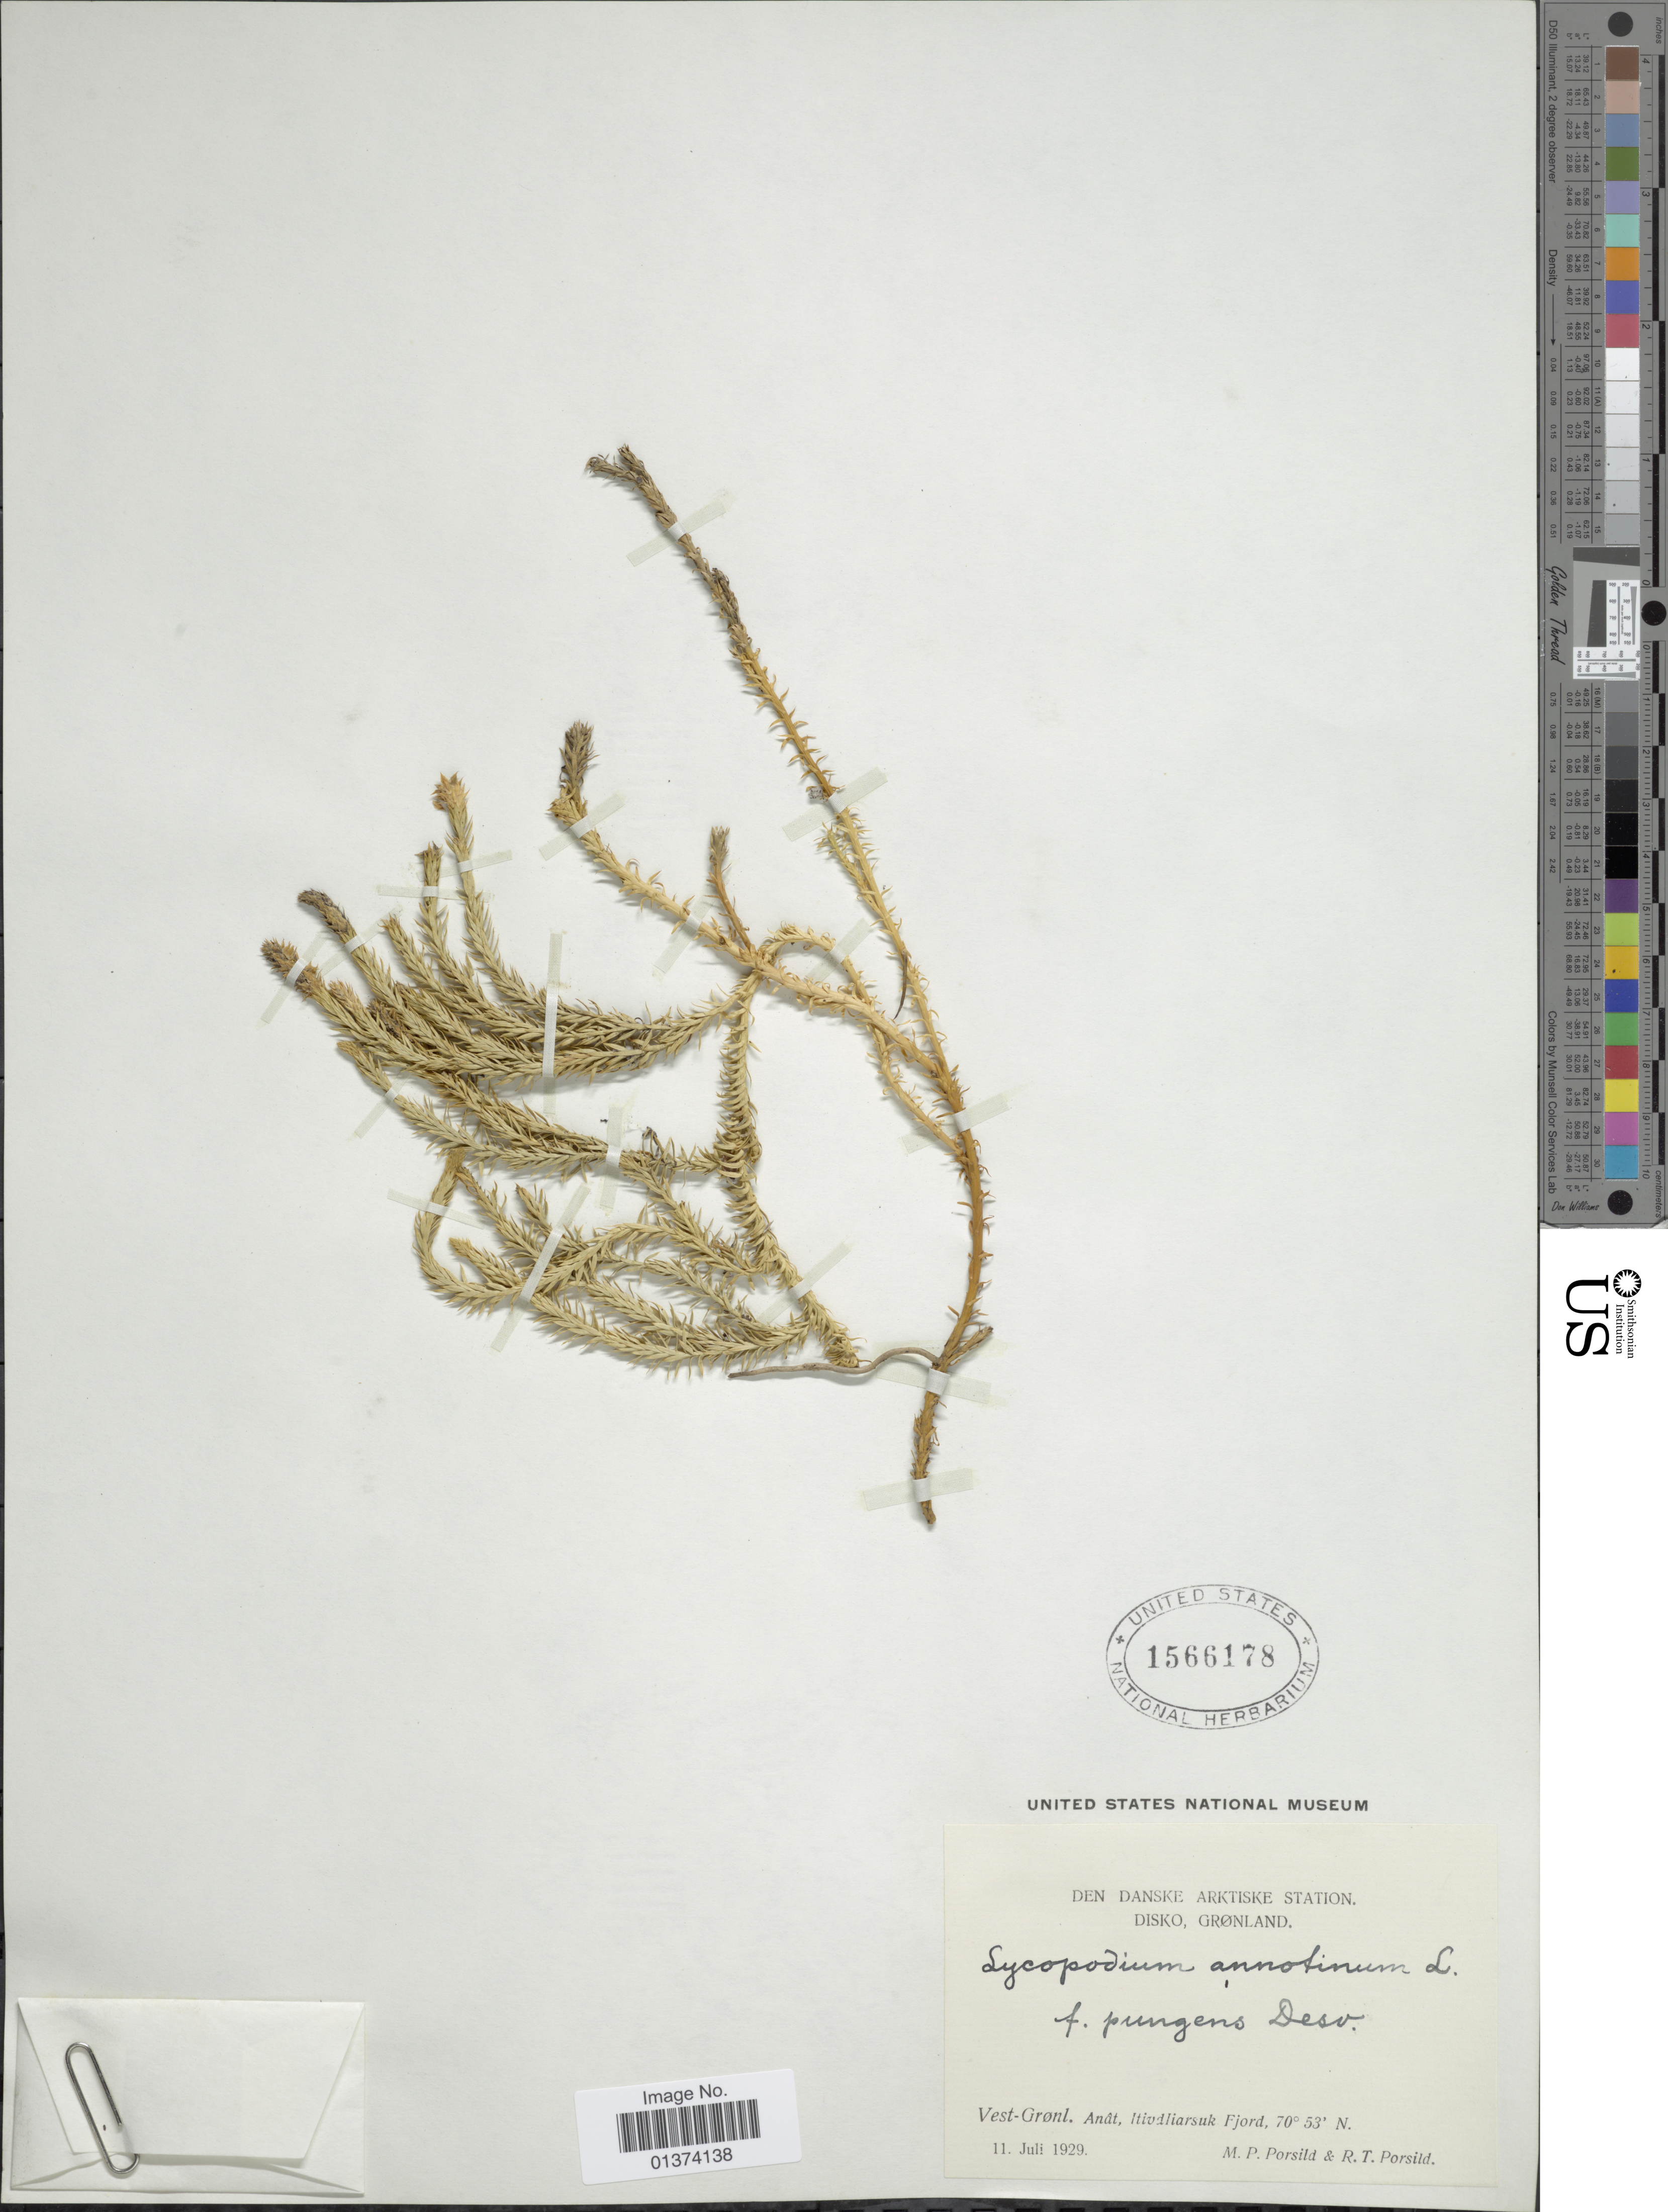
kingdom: Plantae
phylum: Tracheophyta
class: Lycopodiopsida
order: Lycopodiales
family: Lycopodiaceae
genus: Spinulum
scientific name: Spinulum annotinum subsp. annotinum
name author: (L.) A. Haines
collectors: M. P. Porsild & R. T. Porsild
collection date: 1929-07-11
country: Greenland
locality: Vest-Grønl. Andt, Itivdliarsuk Fjord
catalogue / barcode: US 1566178